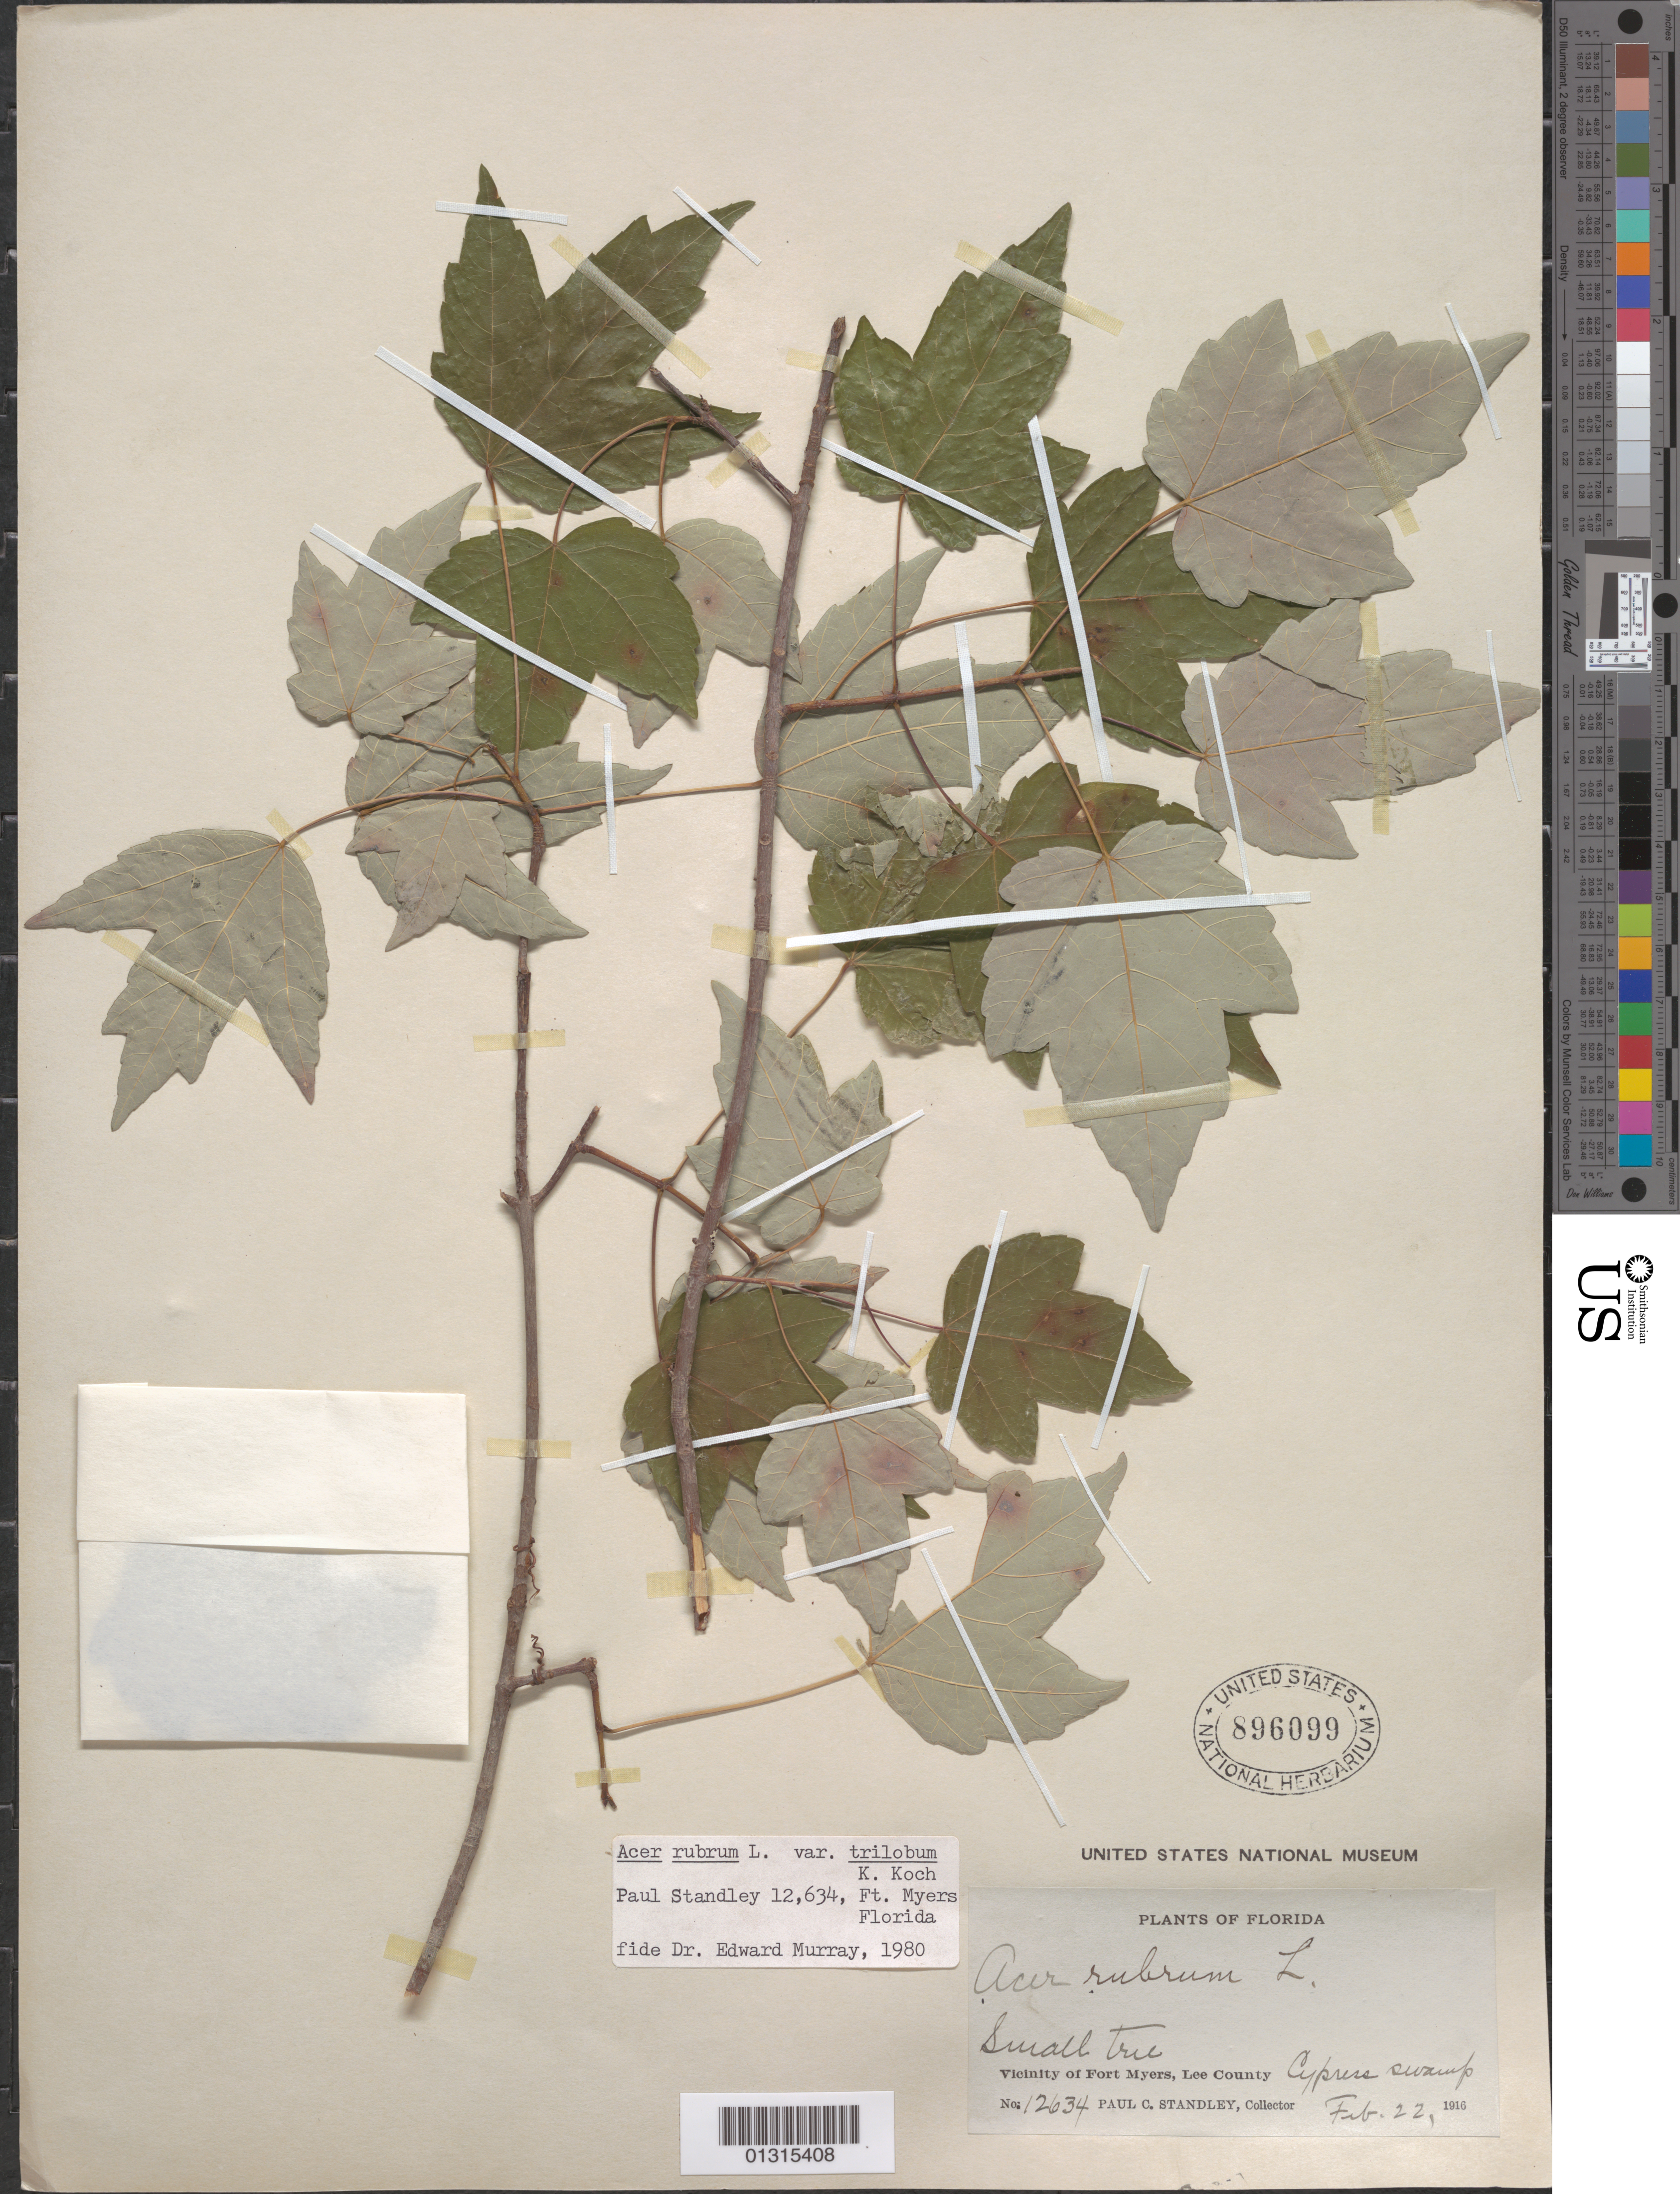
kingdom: Plantae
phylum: Tracheophyta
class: Magnoliopsida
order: Sapindales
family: Sapindaceae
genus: Acer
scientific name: Acer rubrum var. trilobum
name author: K. Koch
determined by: Murray, Edward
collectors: P. C. Standley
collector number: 12634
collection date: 1916-02-22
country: United States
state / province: Florida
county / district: Lee County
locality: Lee County, vicinity of Fort Myers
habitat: Cypress swamp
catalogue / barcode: US 896099